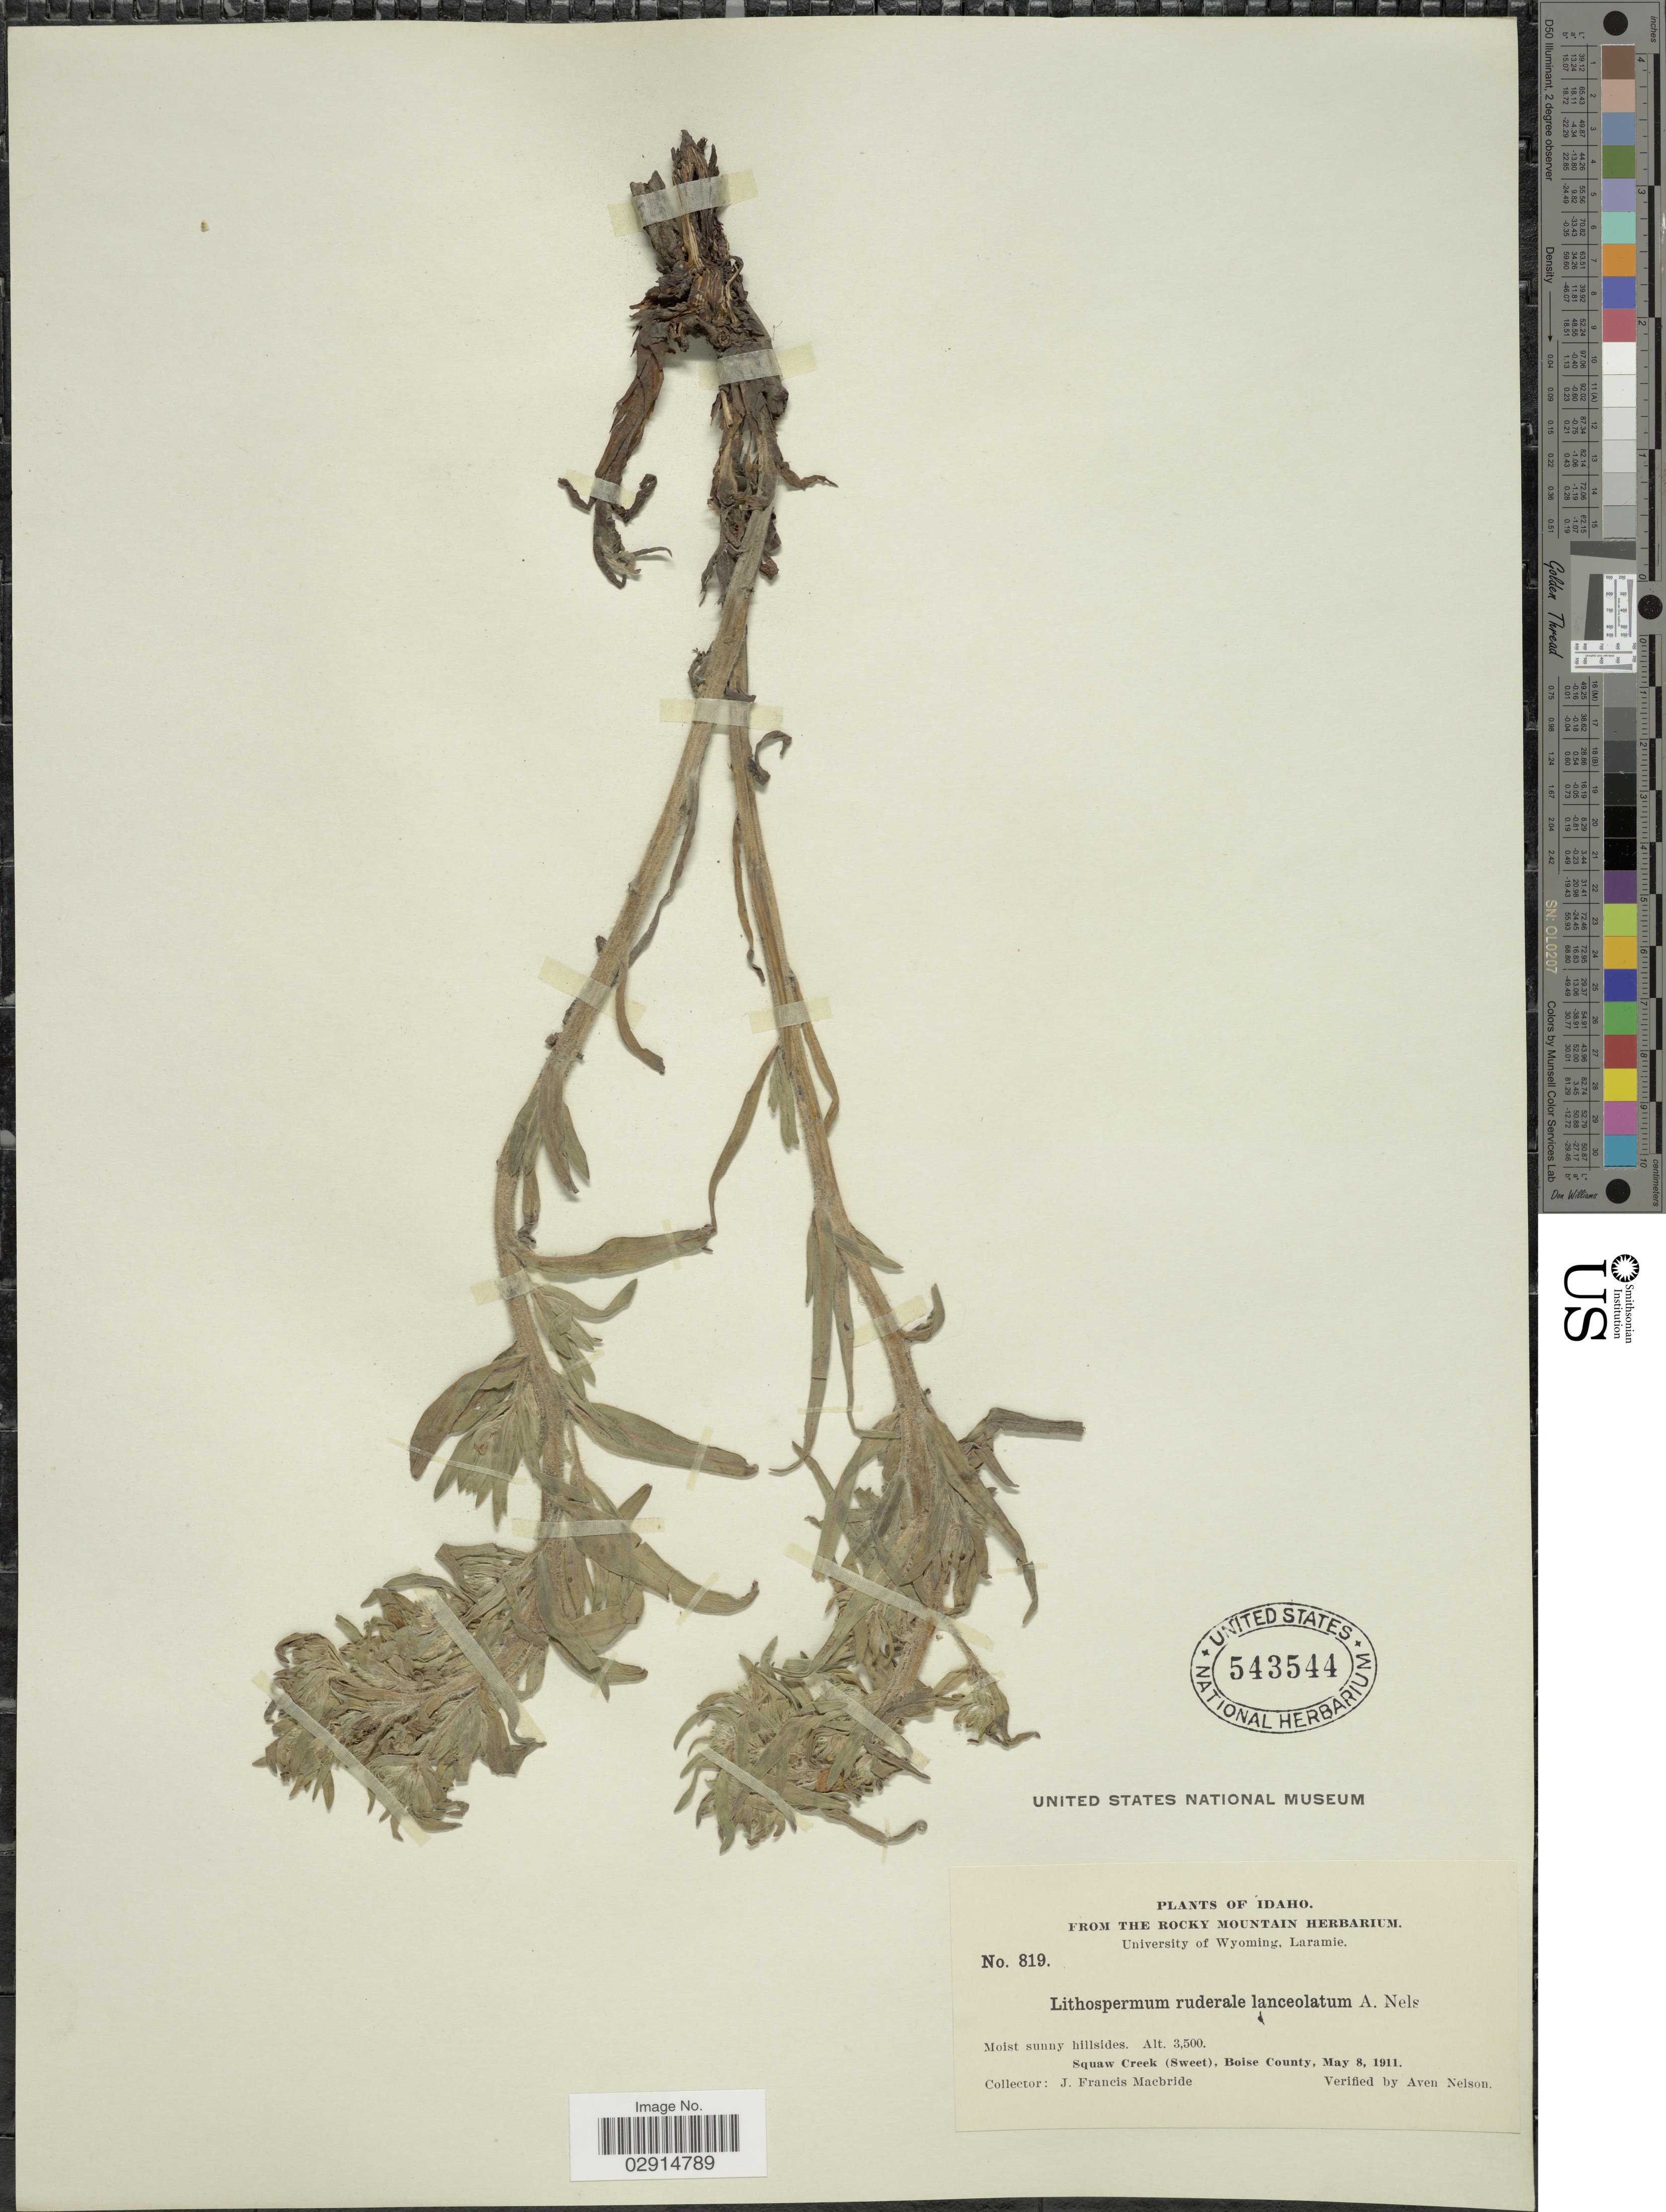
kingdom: Plantae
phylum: Tracheophyta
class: Magnoliopsida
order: Boraginales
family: Boraginaceae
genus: Lithospermum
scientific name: Lithospermum ruderale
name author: Douglas ex Lehm.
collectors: J. F. Macbride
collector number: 819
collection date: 1911-05-08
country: United States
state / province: Idaho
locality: Moist sunny hillsides, Squaw Creek (Sweet), Boise County.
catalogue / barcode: US 543544